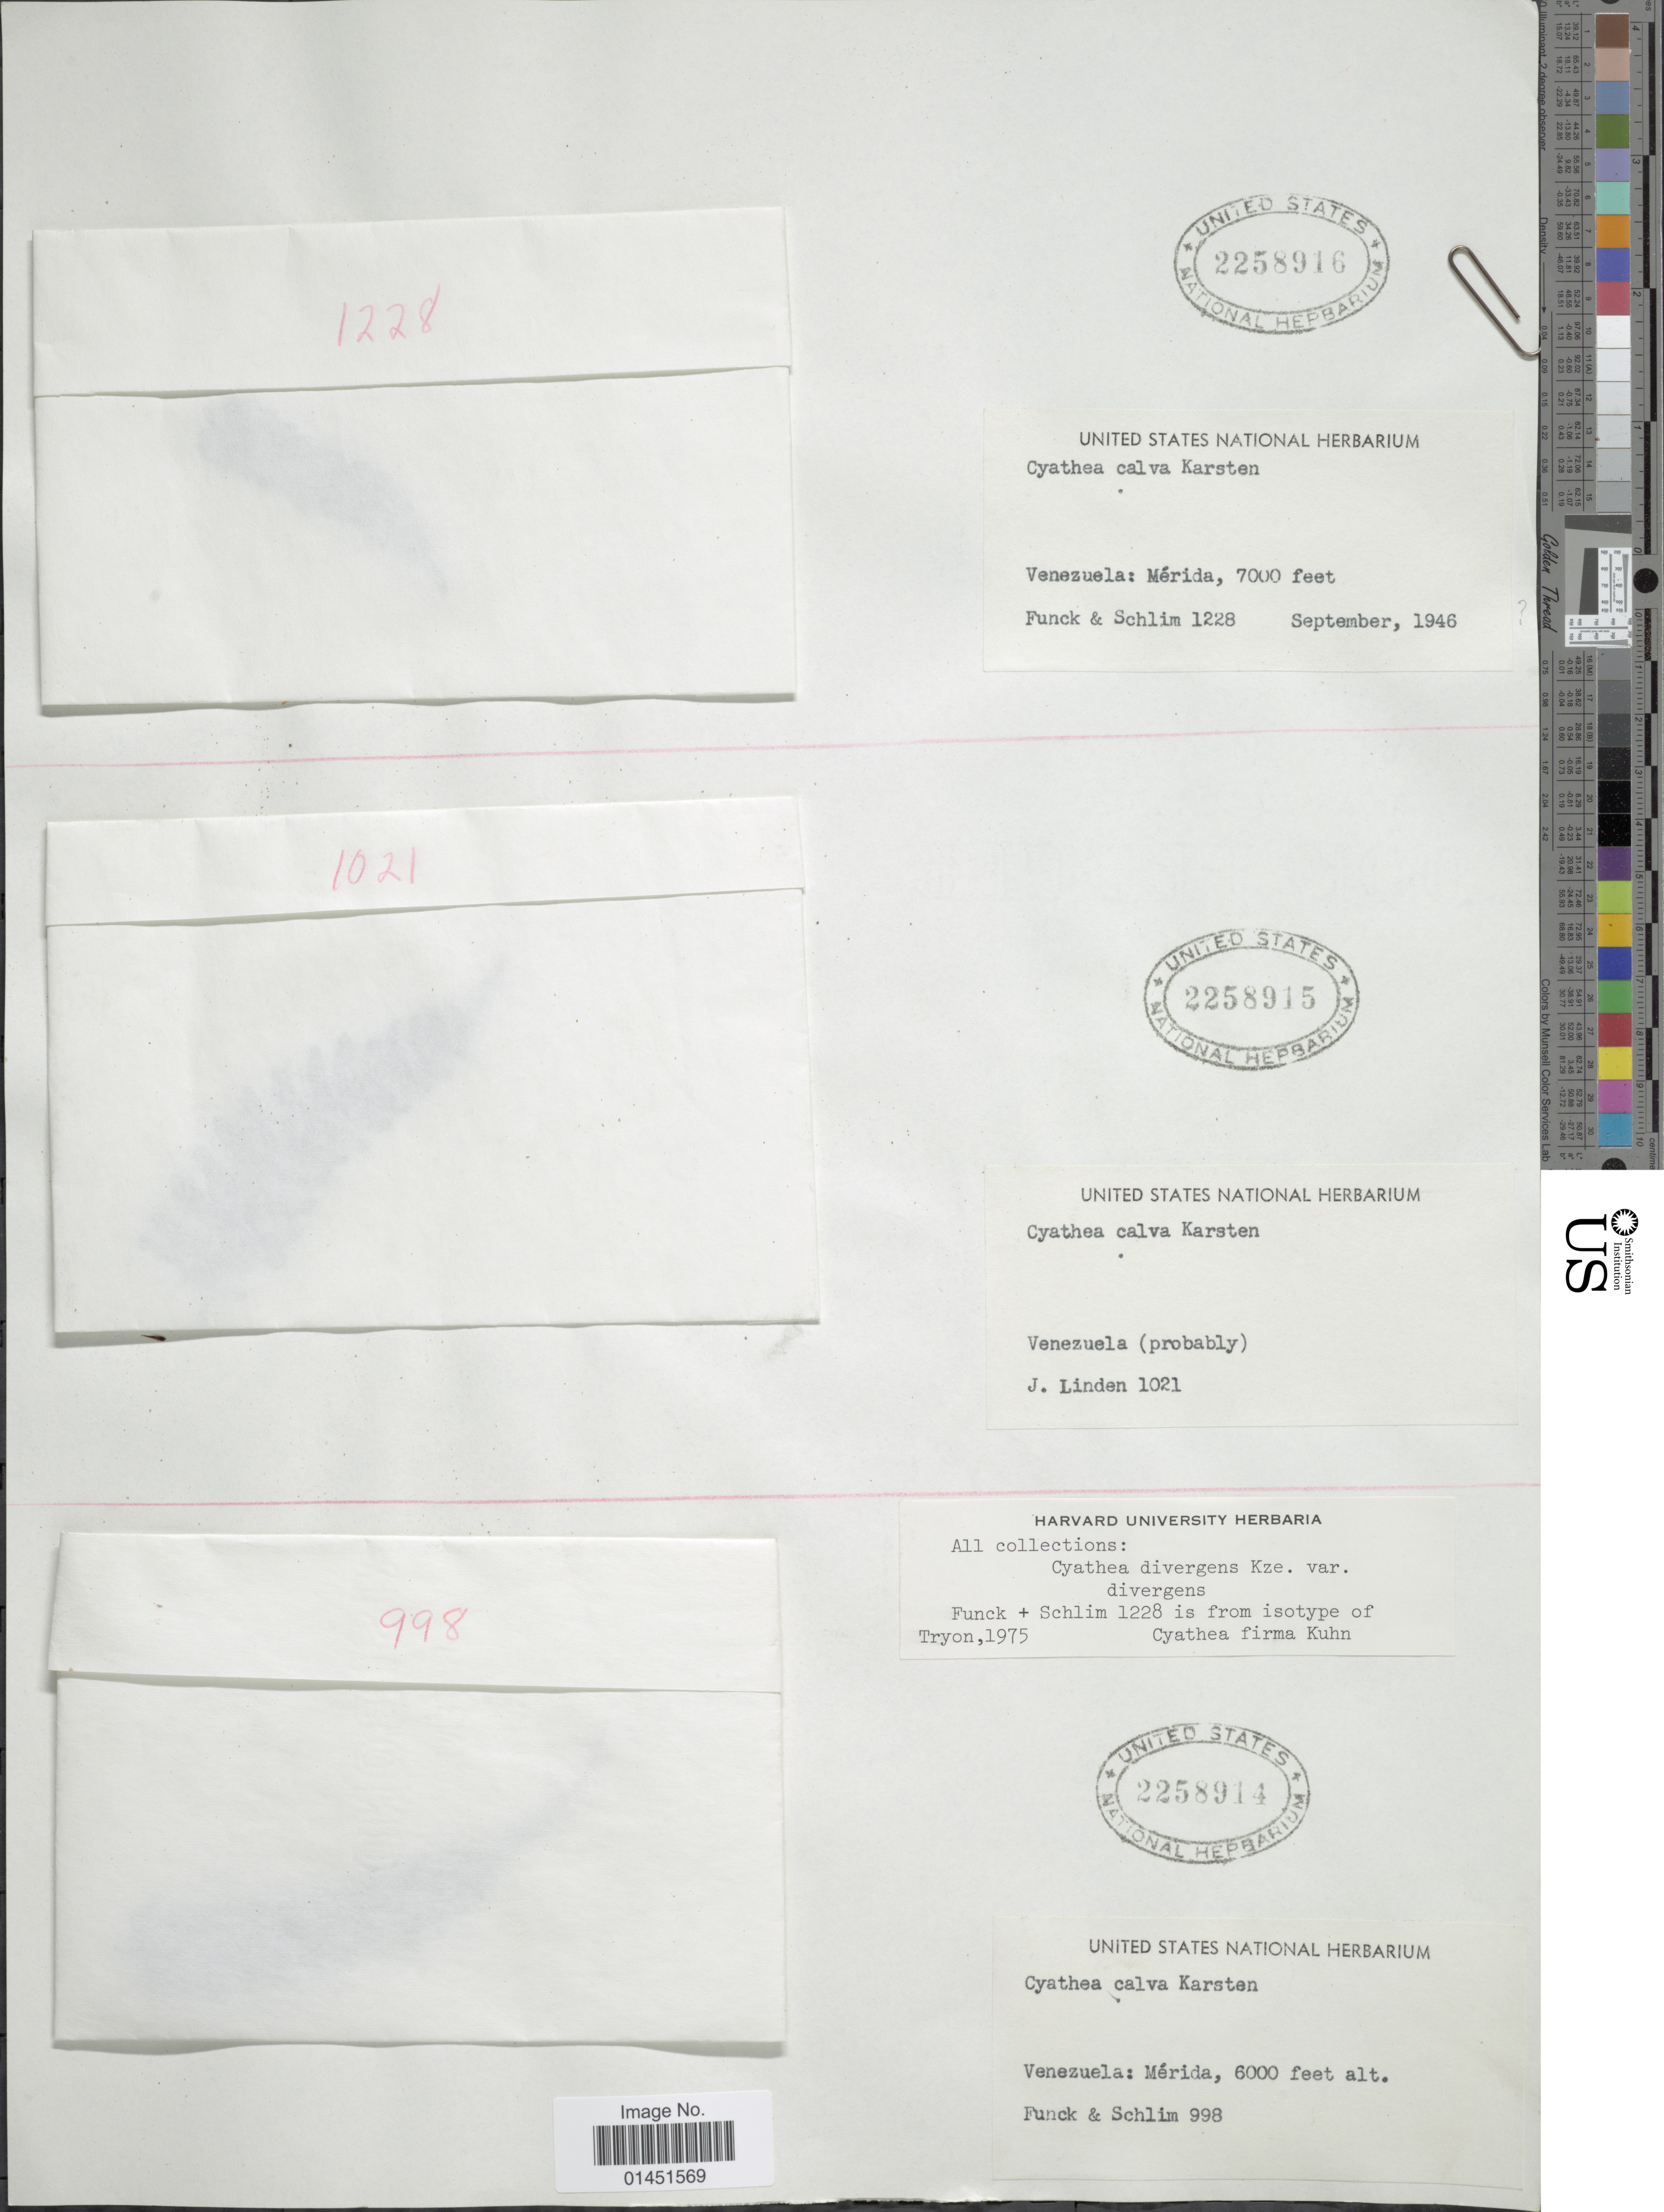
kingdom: Plantae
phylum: Tracheophyta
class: Polypodiopsida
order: Cyatheales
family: Cyatheaceae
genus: Cyathea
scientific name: Cyathea divergens var. divergens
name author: Kunze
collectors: N. Funck & L. Schlim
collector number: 1228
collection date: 1946-09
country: Venezuela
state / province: Mérida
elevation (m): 2134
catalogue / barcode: US 2258916-3